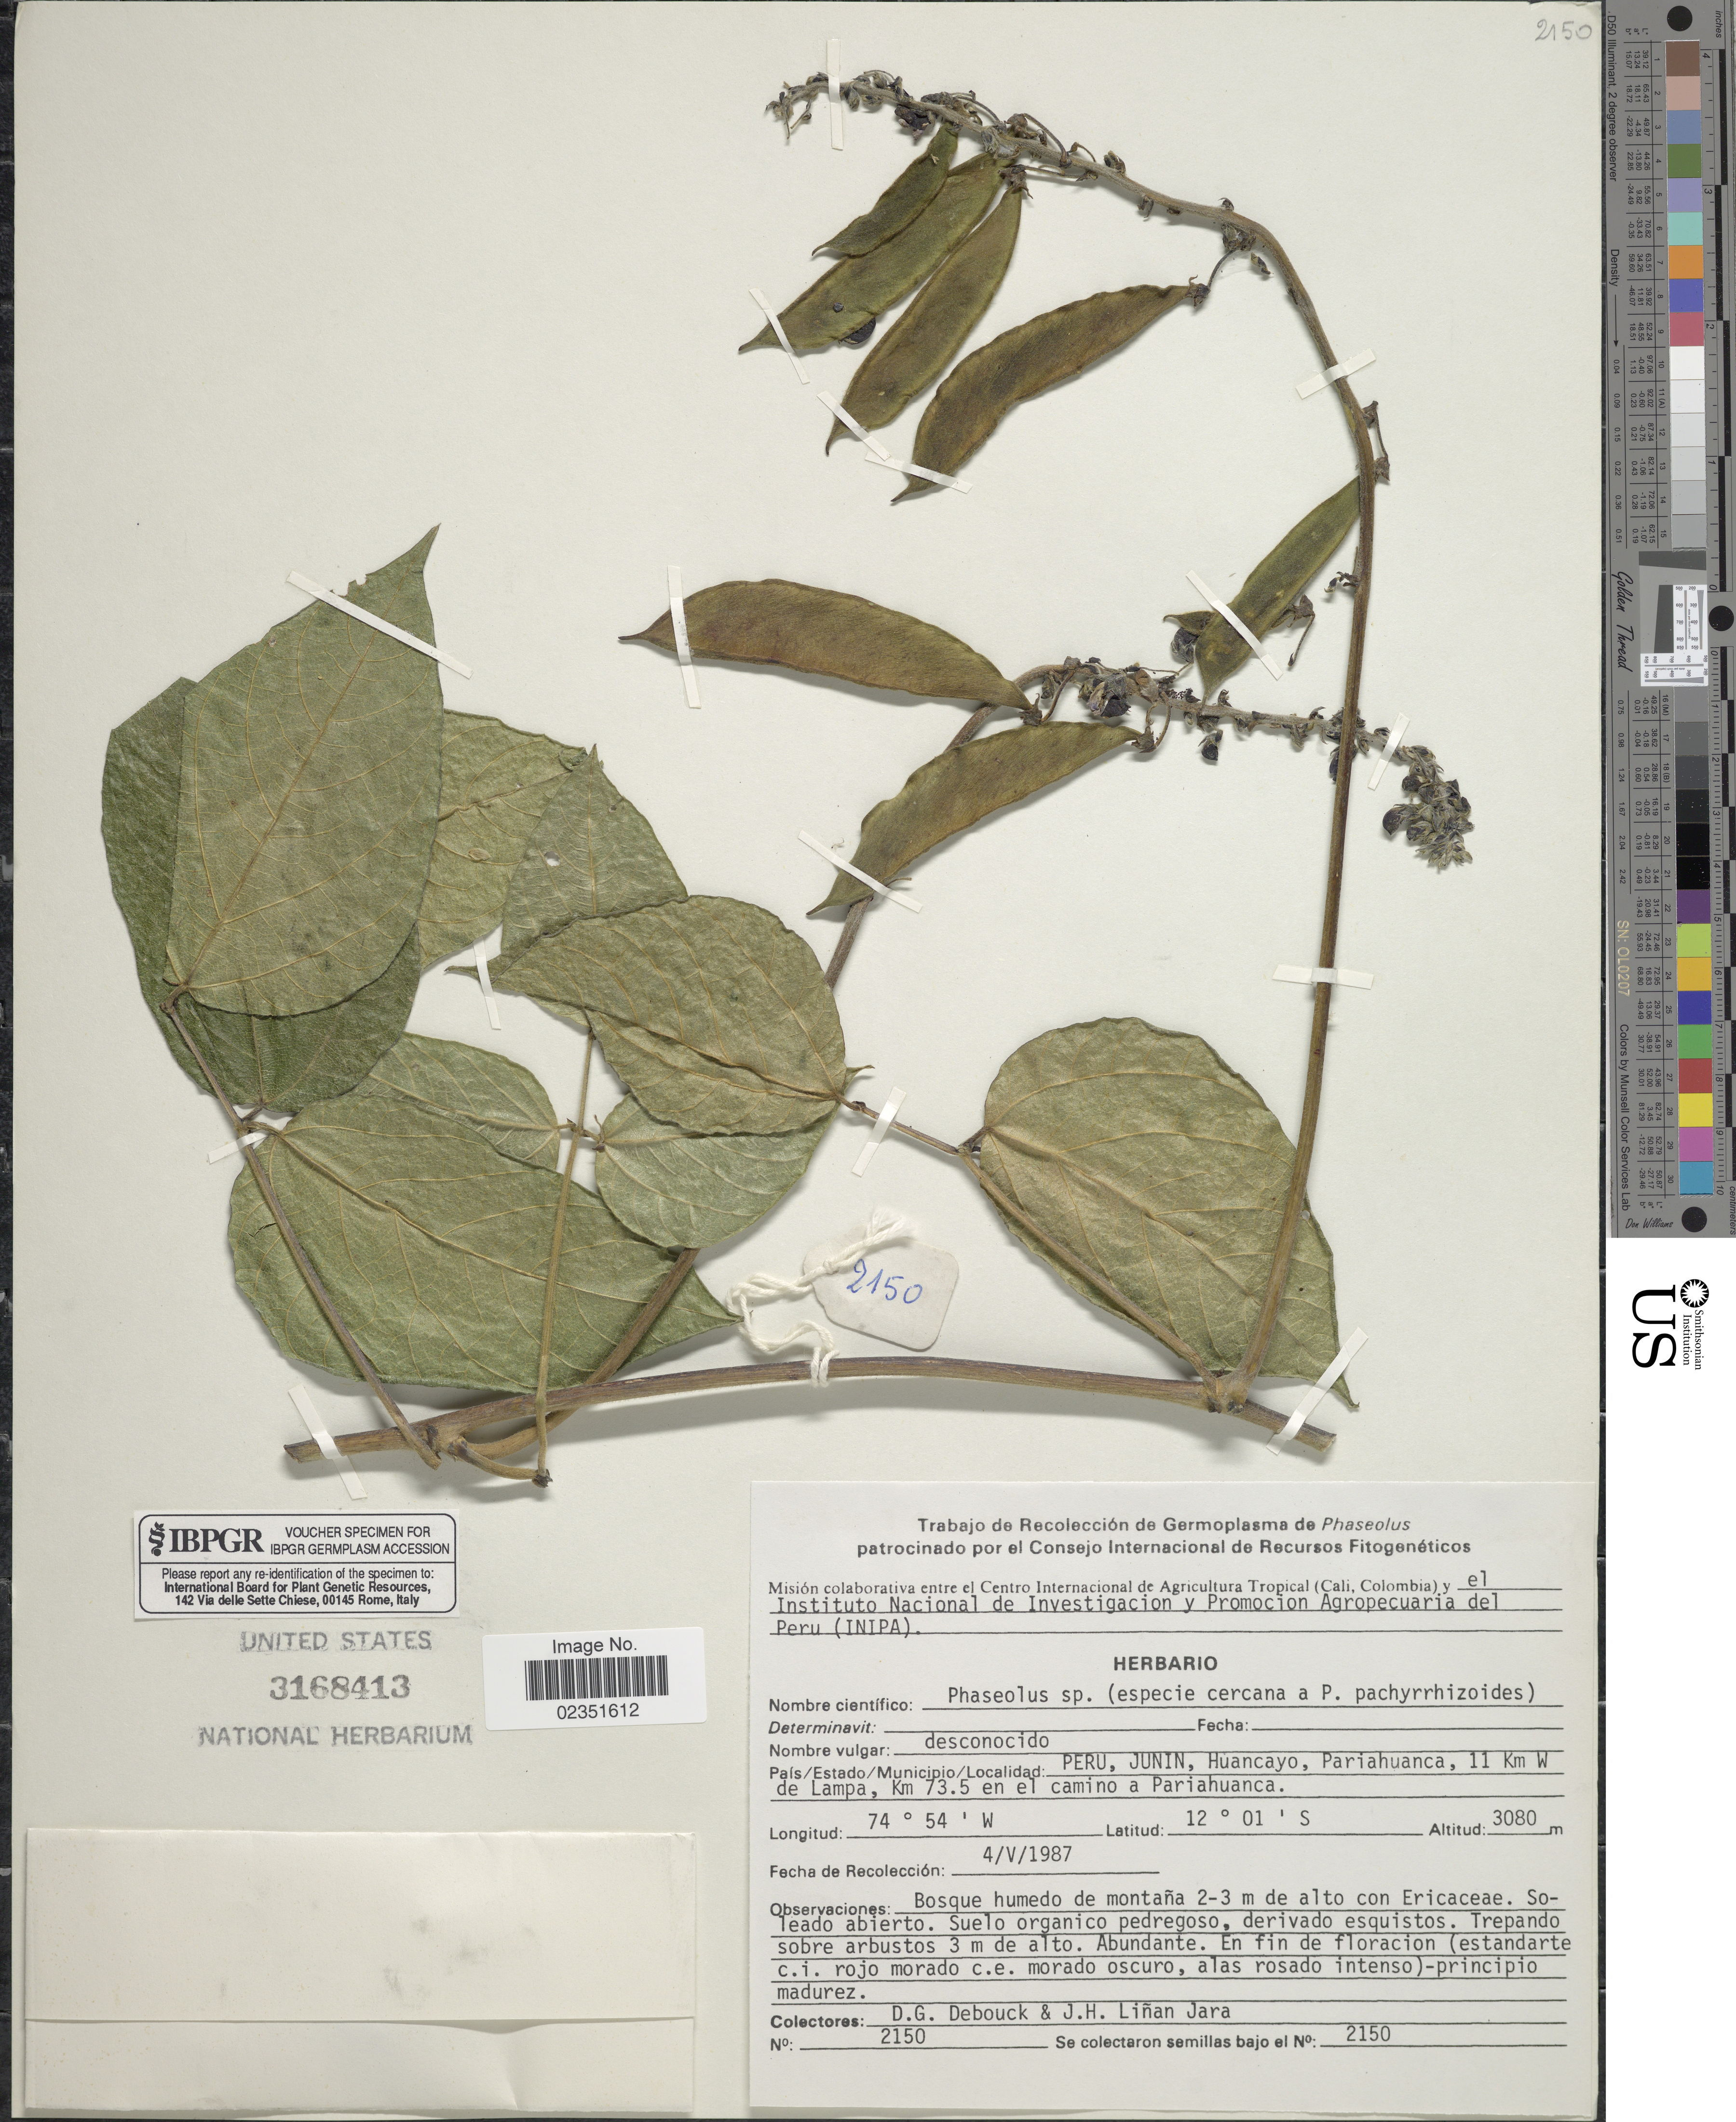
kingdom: Plantae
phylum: Tracheophyta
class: Magnoliopsida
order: Fabales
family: Fabaceae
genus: Phaseolus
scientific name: Phaseolus pachyrrhizoides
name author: Harms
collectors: D. Debouck & J. Liñan Jara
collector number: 2150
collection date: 1987-05-04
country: Peru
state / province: Junín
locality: Huancayo, Pariahuanca, 11 km W de Lampa, Km 73.5 en el camino a Pariahuanca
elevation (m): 3080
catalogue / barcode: US 3168413